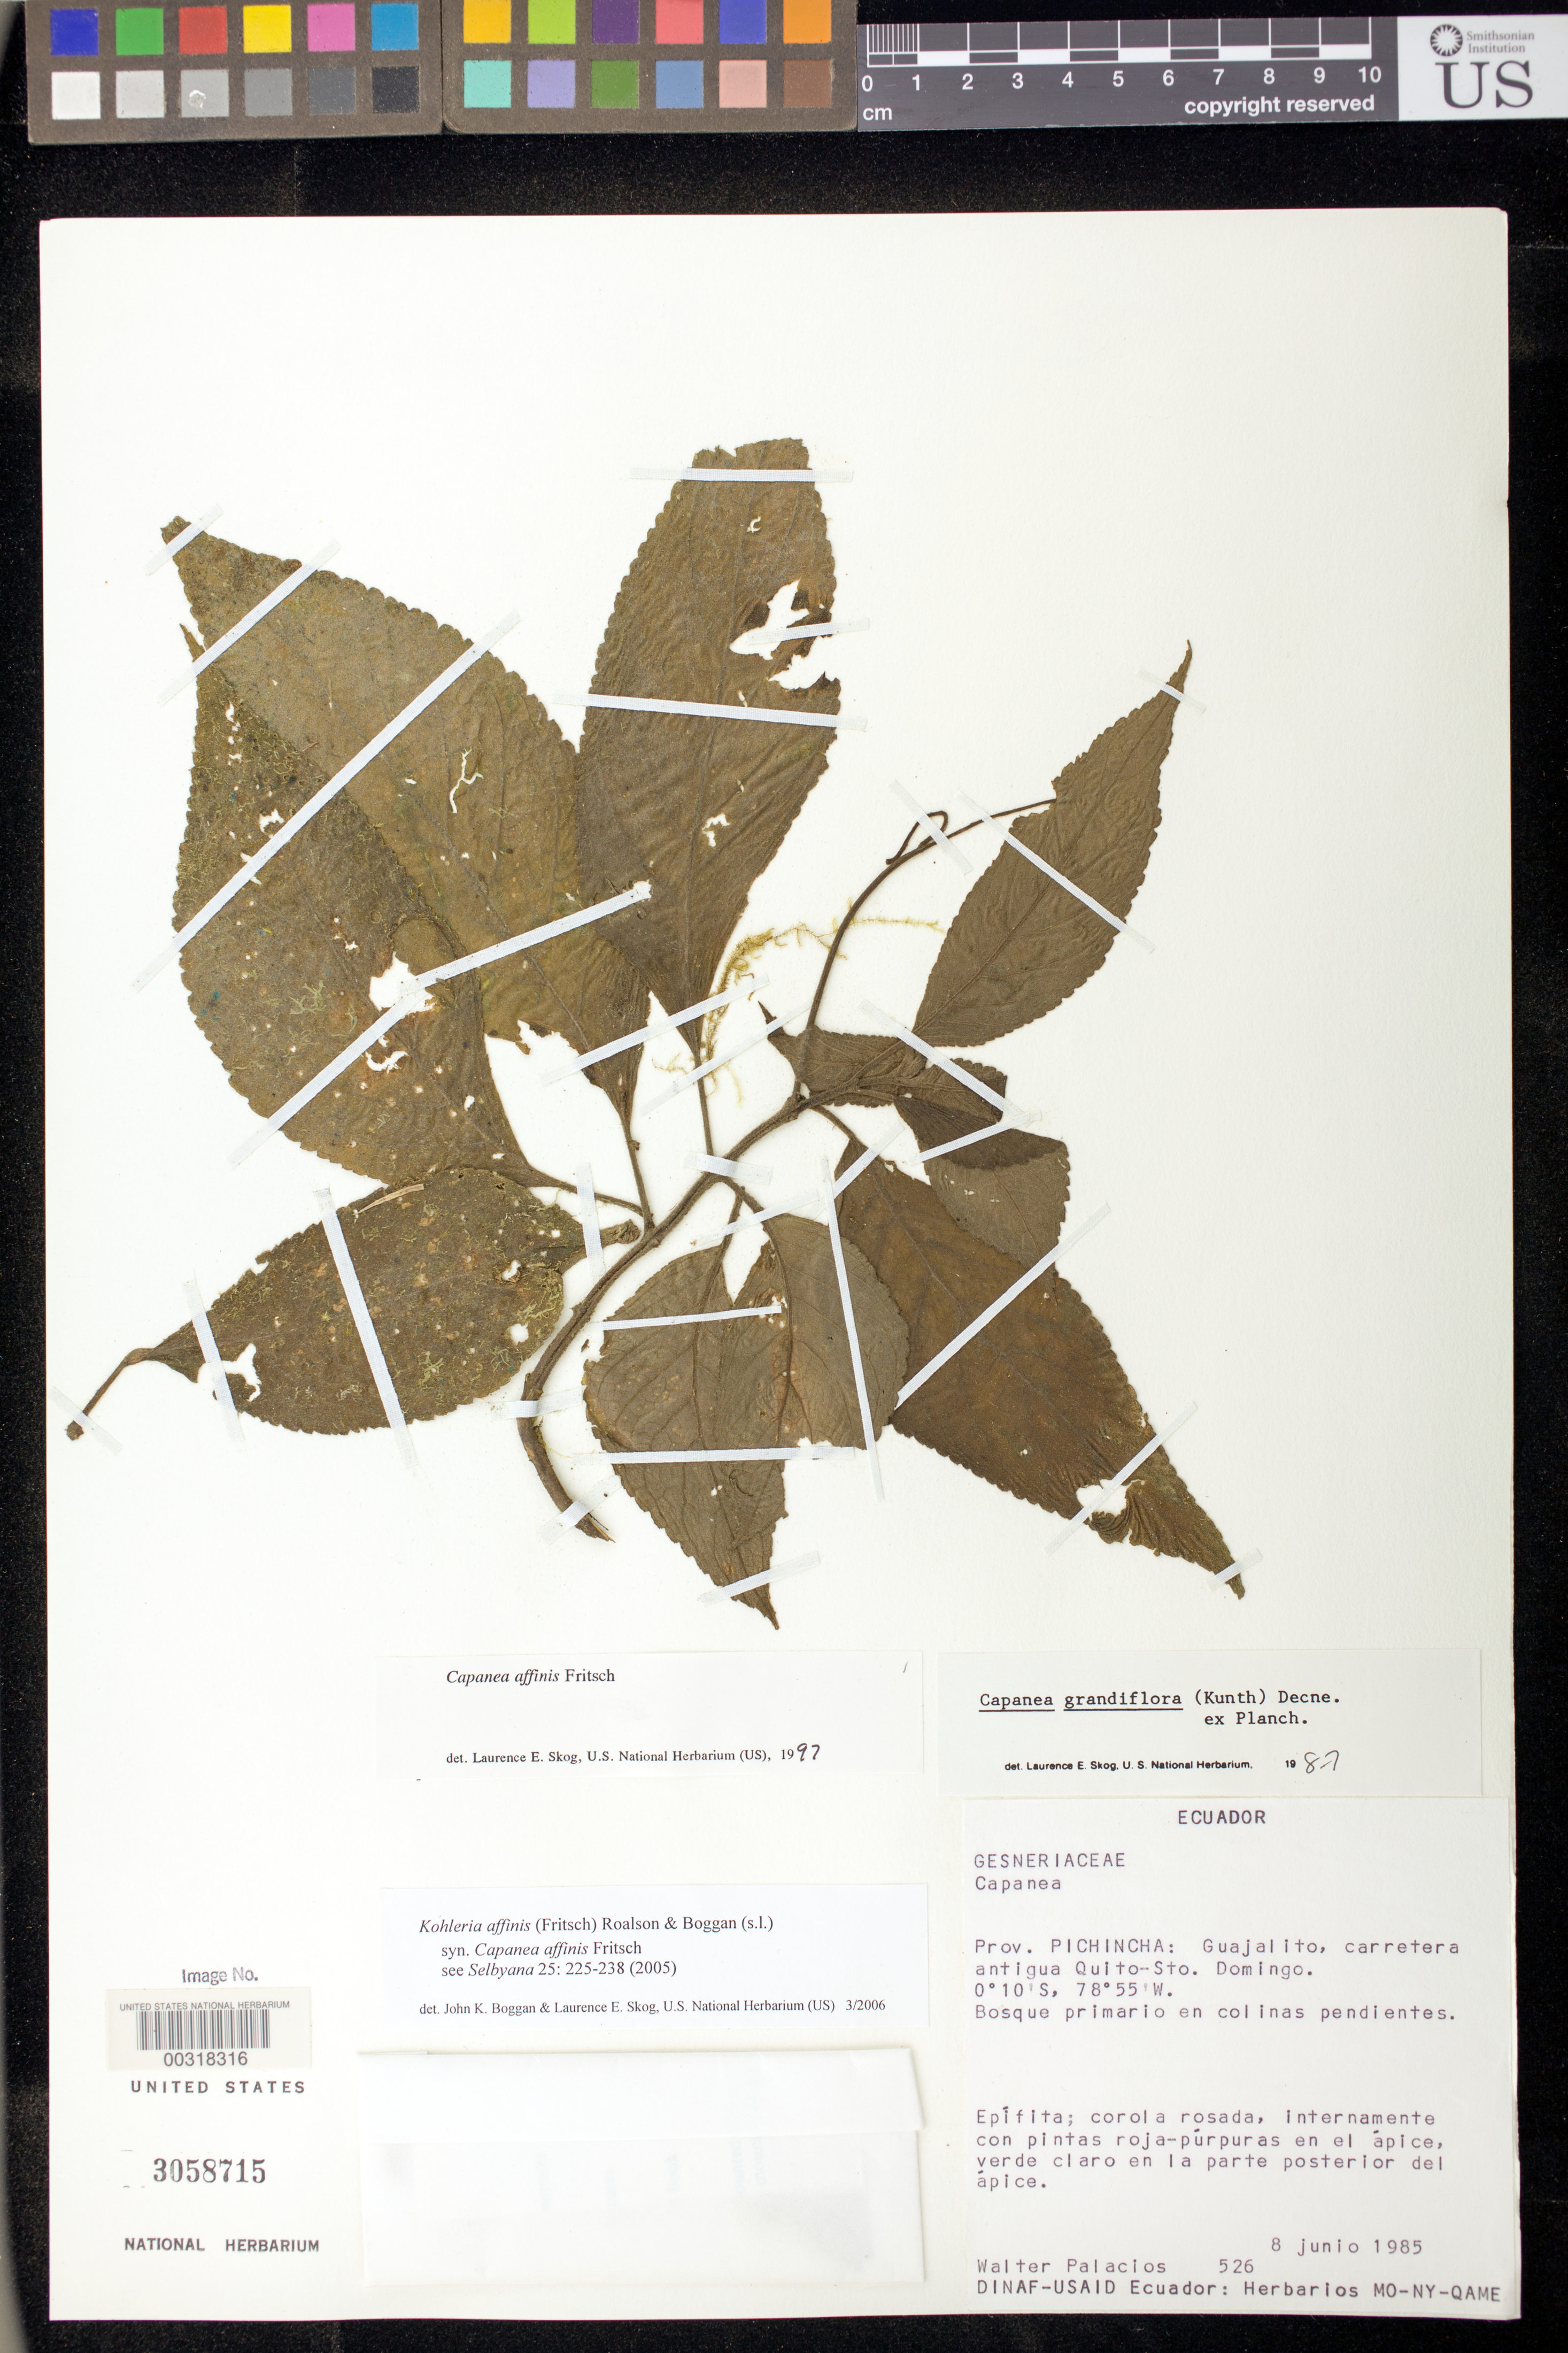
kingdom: Plantae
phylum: Tracheophyta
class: Magnoliopsida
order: Lamiales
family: Gesneriaceae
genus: Kohleria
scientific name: Kohleria affinis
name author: (Fritsch) Roalson & Boggan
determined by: Boggan, J. K.; Skog, L. E.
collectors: W. Palacios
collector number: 526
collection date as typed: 08 Jun 1985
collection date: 1985-06-08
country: Ecuador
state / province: Pichincha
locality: Guajalito, carretera antigua Quito - Sto. Domingo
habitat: Bosque primario en colinas pendientes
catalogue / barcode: US 3058715